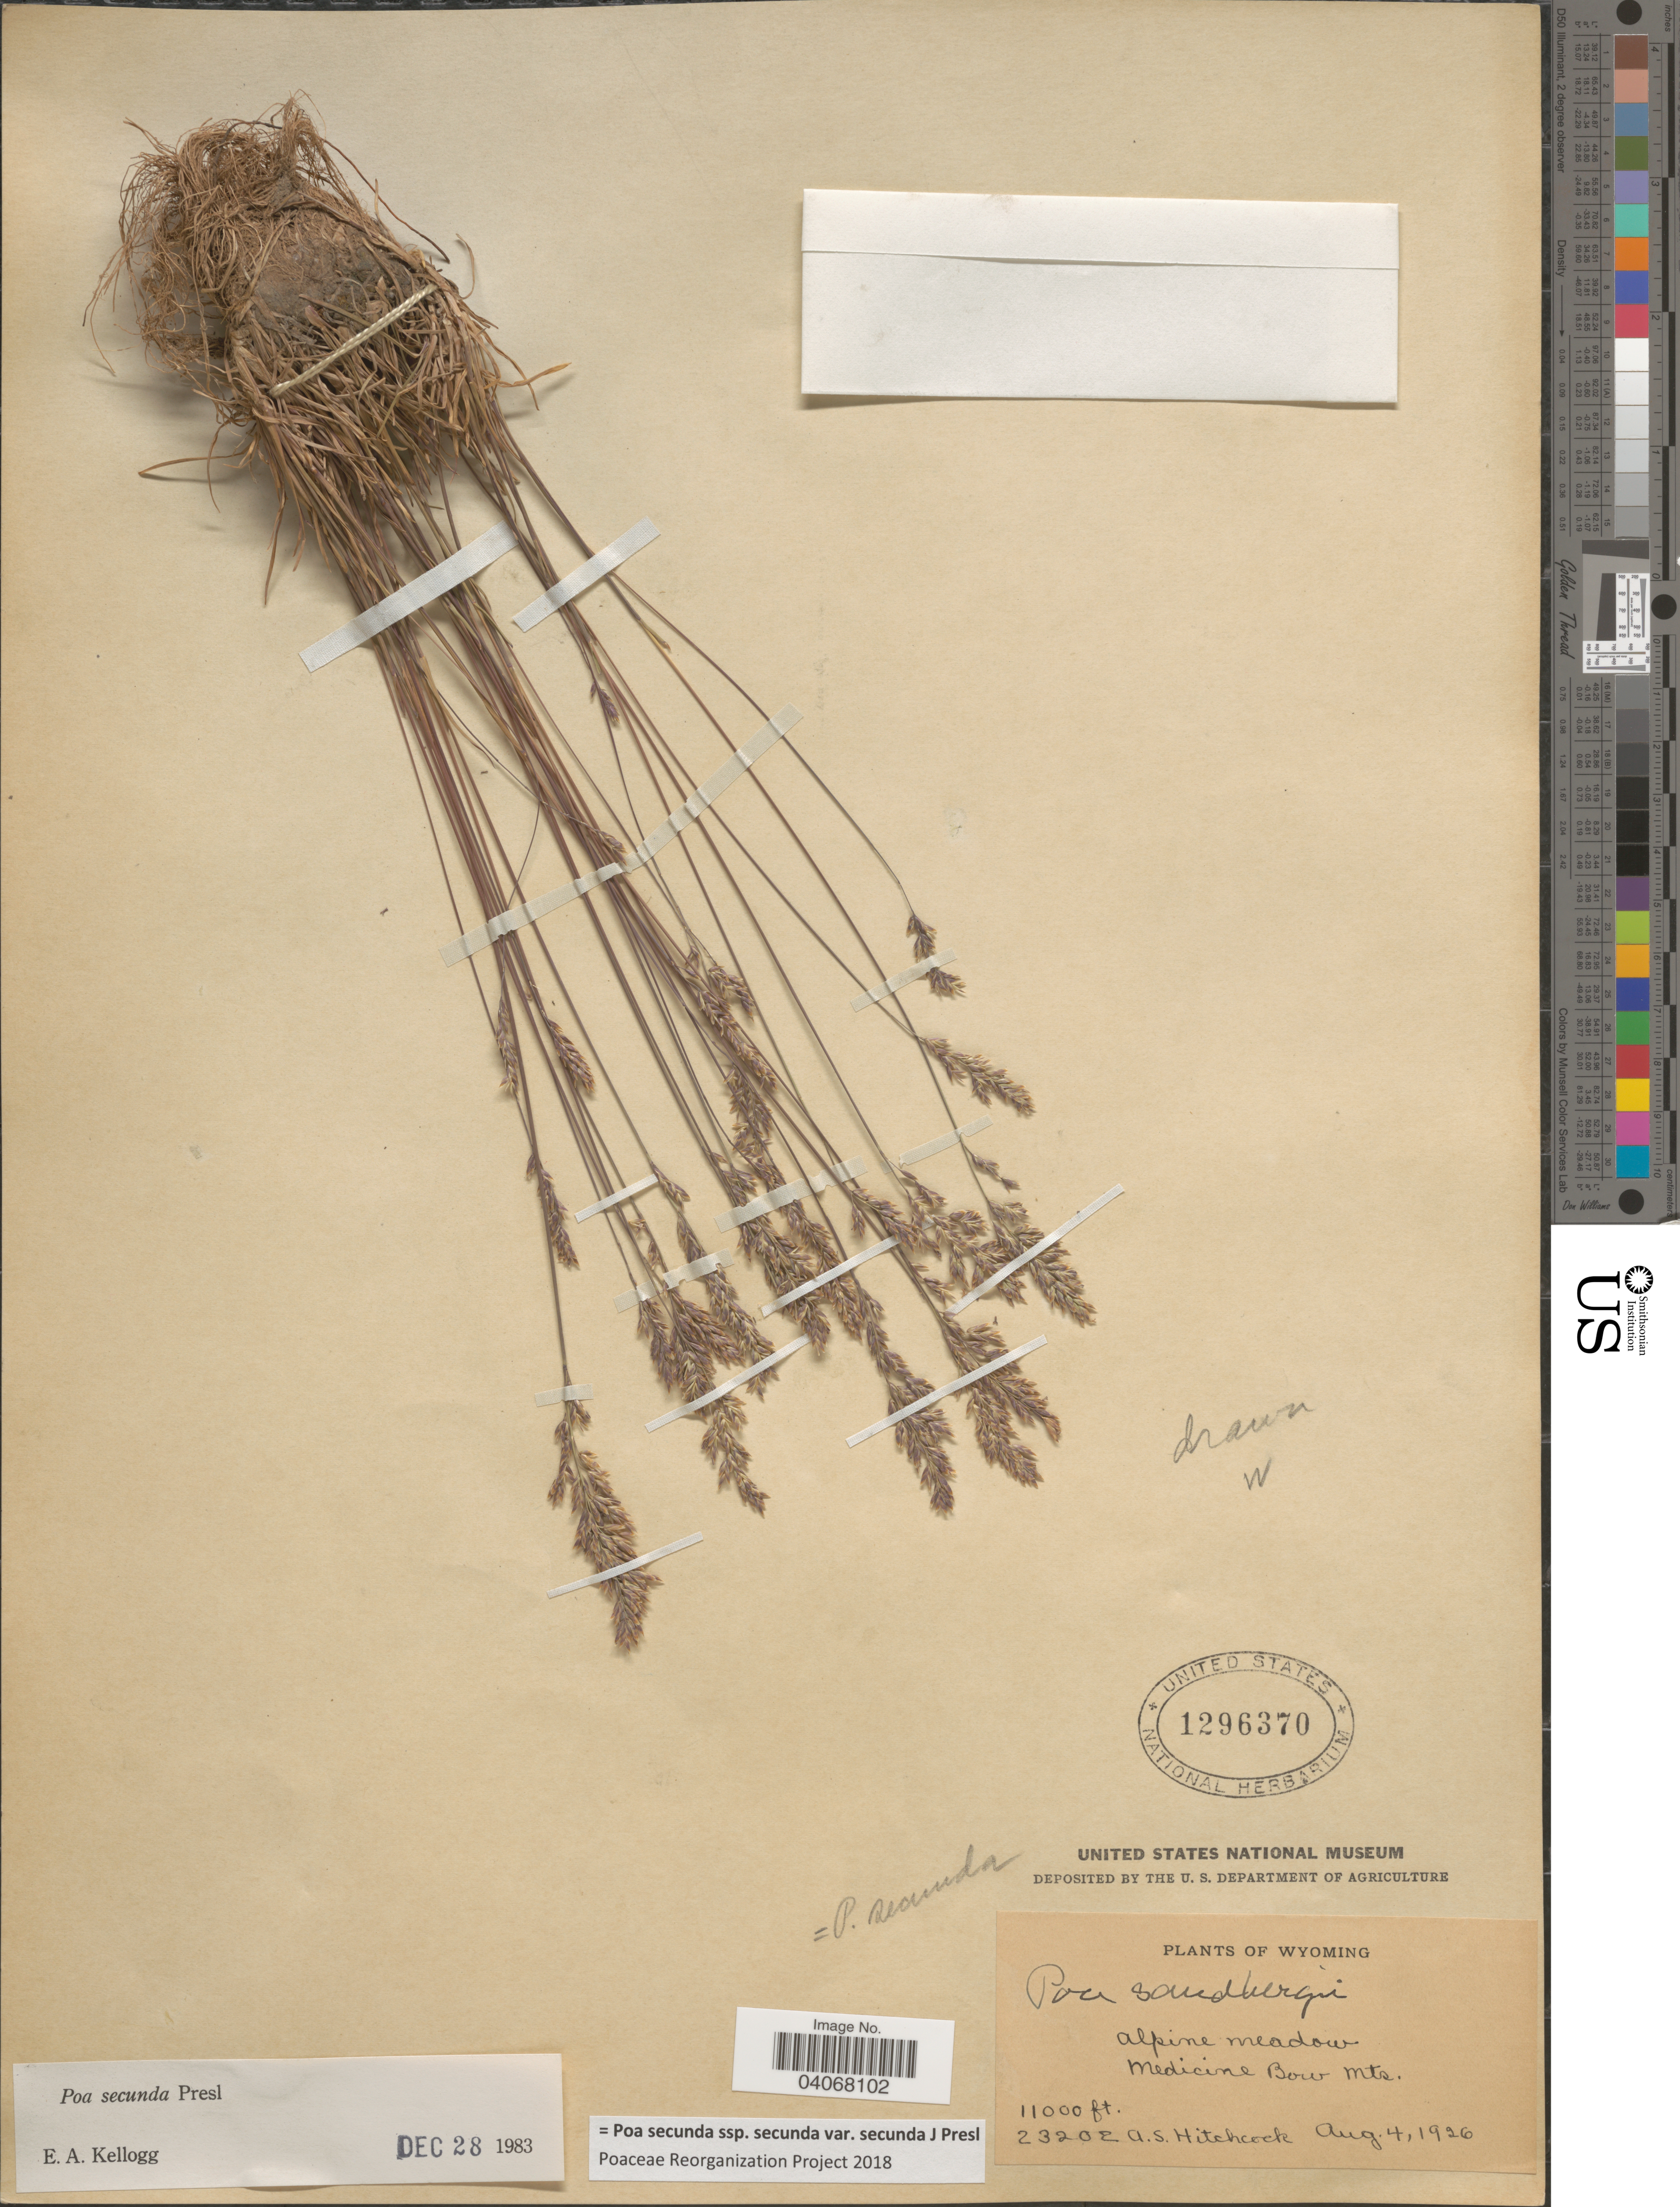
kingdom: Plantae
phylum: Tracheophyta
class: Liliopsida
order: Poales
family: Poaceae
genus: Poa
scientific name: Poa secunda subsp. secunda var. secunda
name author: J. Presl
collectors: A. S. Hitchcock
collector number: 23202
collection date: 1926-08-04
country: United States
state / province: Wyoming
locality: Medicine Bow Mts.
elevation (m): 3353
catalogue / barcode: US 1296370